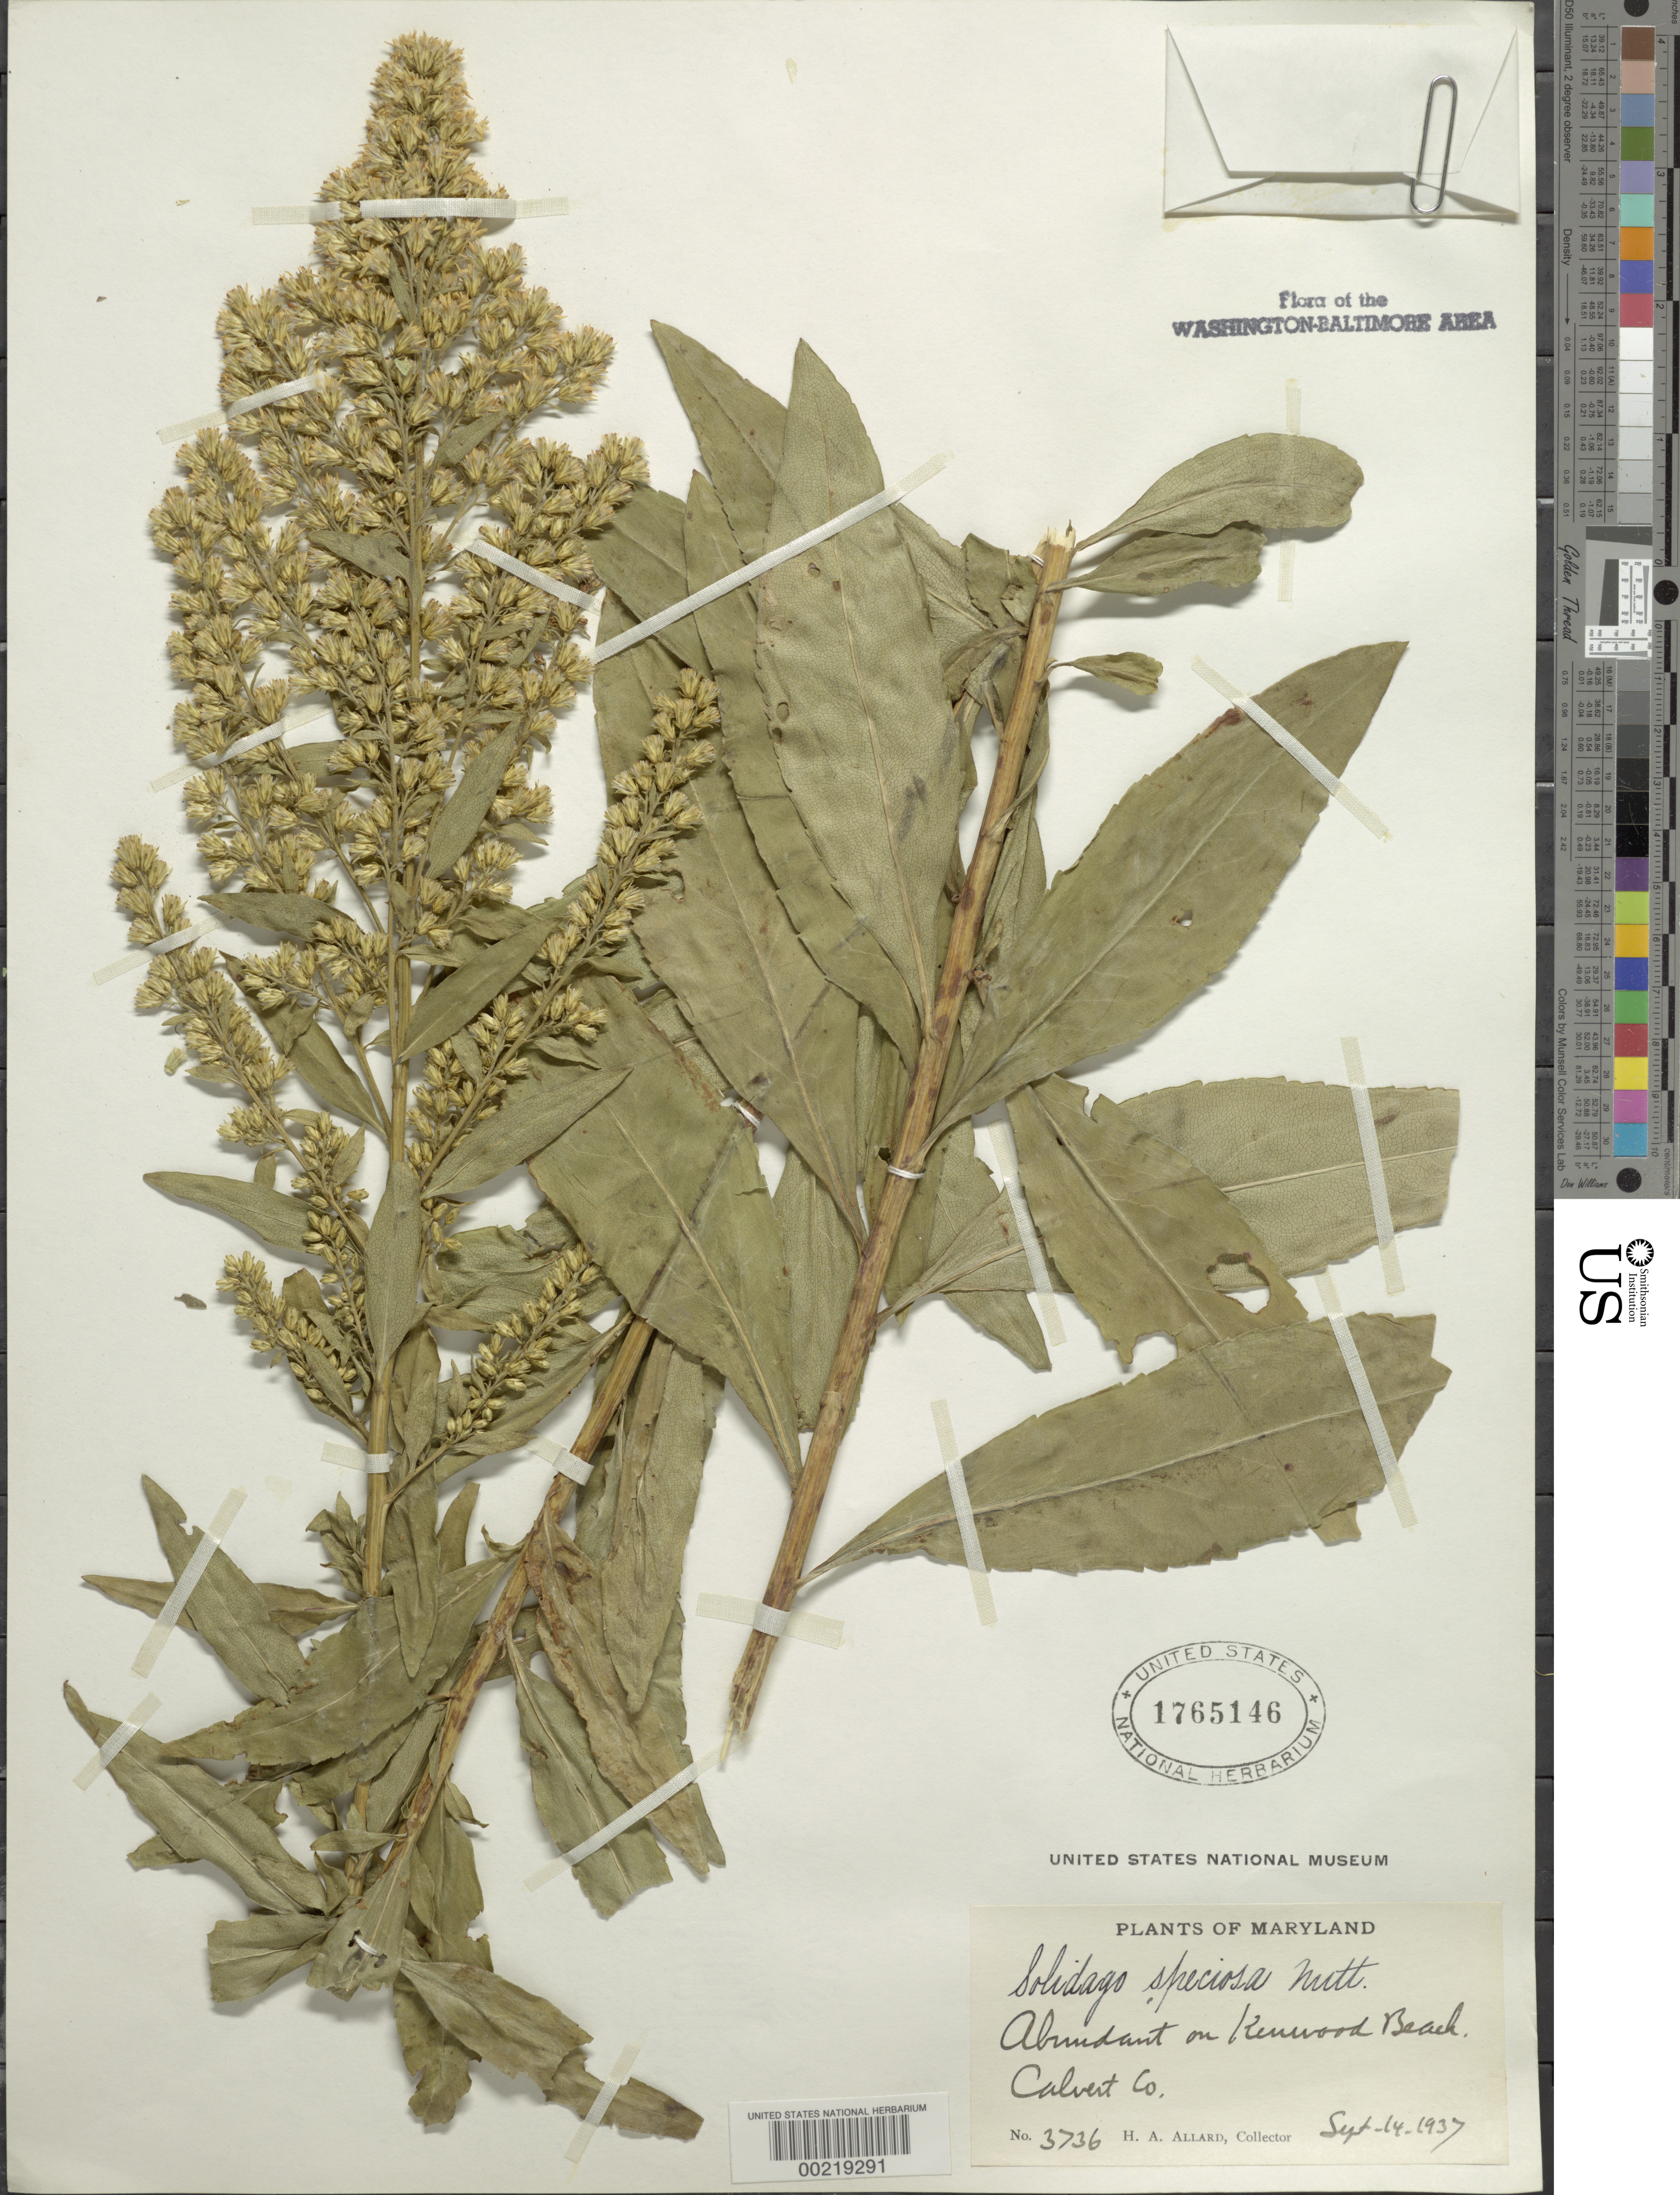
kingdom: Plantae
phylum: Tracheophyta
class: Magnoliopsida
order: Asterales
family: Asteraceae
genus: Solidago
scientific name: Solidago speciosa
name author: Nutt.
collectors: H. A. Allard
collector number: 3736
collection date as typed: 14 Sep 1937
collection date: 1937-09-14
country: United States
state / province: Maryland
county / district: Calvert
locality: Kenwood Beach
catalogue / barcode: US 1765146